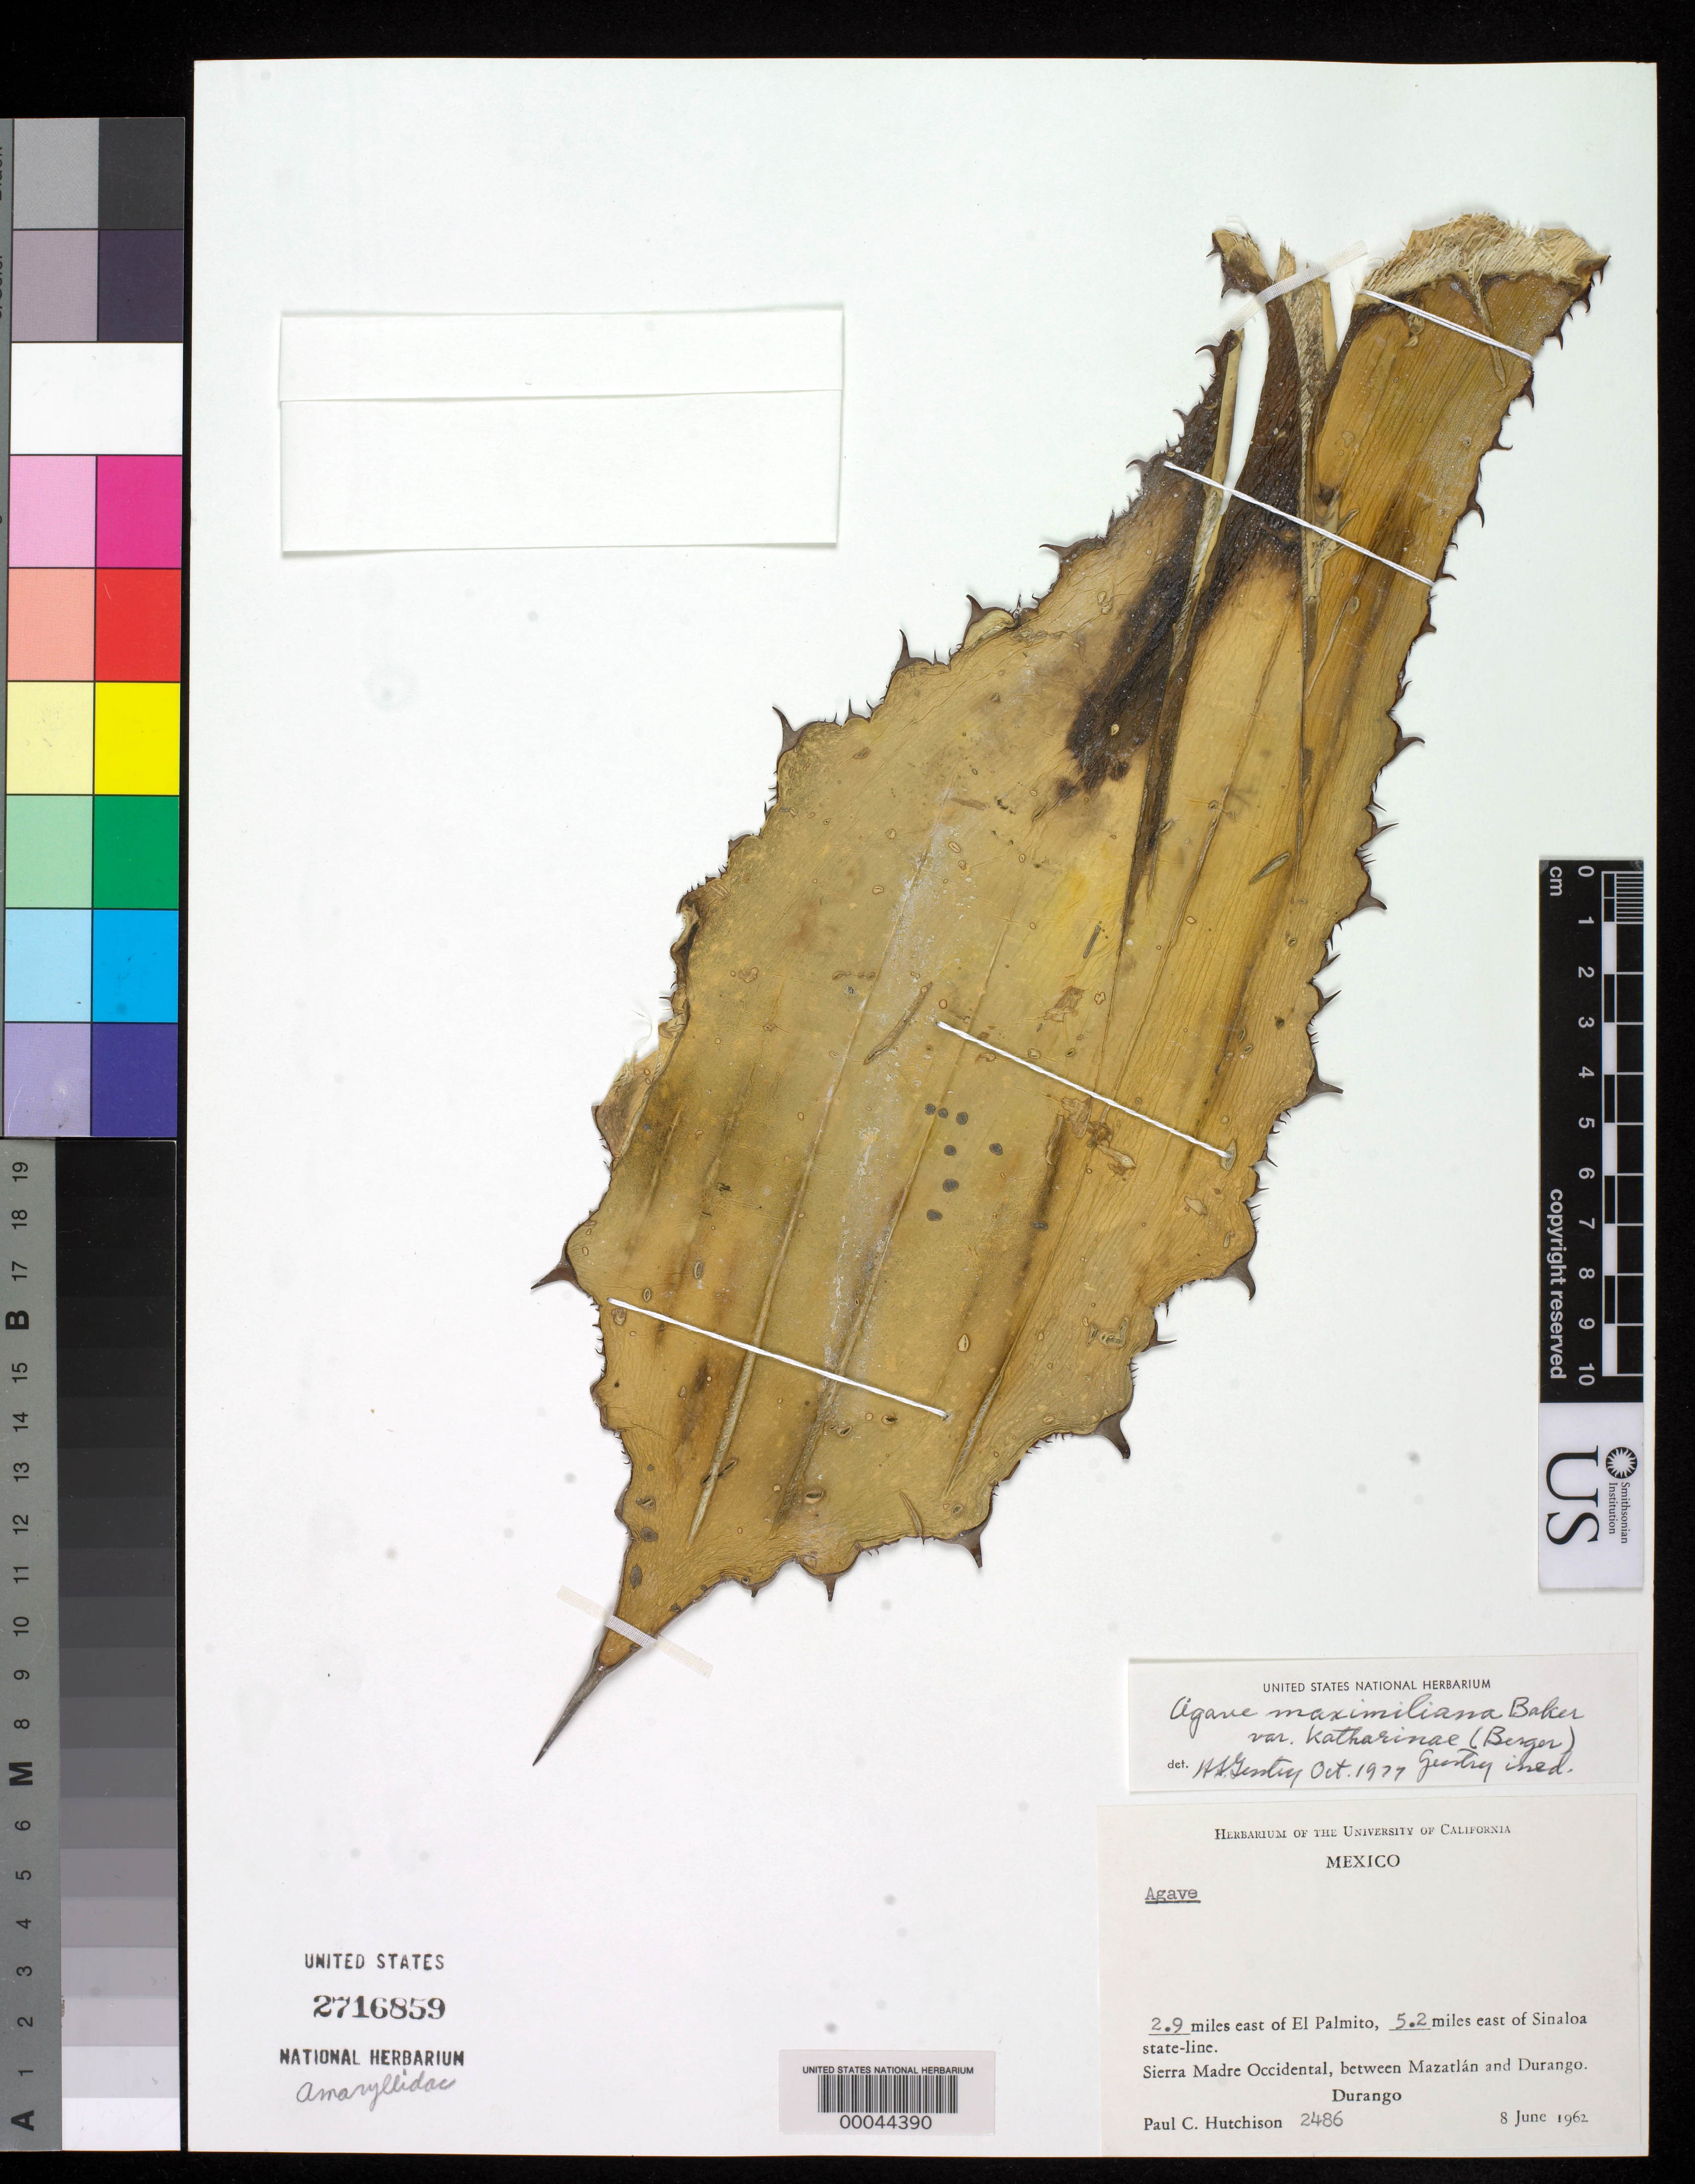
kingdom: Plantae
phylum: Tracheophyta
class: Liliopsida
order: Asparagales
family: Asparagaceae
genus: Agave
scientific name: Agave maximiliana var. katherinae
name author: (A. Berger) Gentry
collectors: P. C. Hutchison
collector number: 2486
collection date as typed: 08 Jun 1962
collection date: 1962-06-08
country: Mexico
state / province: Durango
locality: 2.9 mi E of El Palmitao, 5.2 mi E of Sinaloa state line, Sierra Madre Occidental, between Mazatlan and Durango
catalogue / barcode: US 2716859